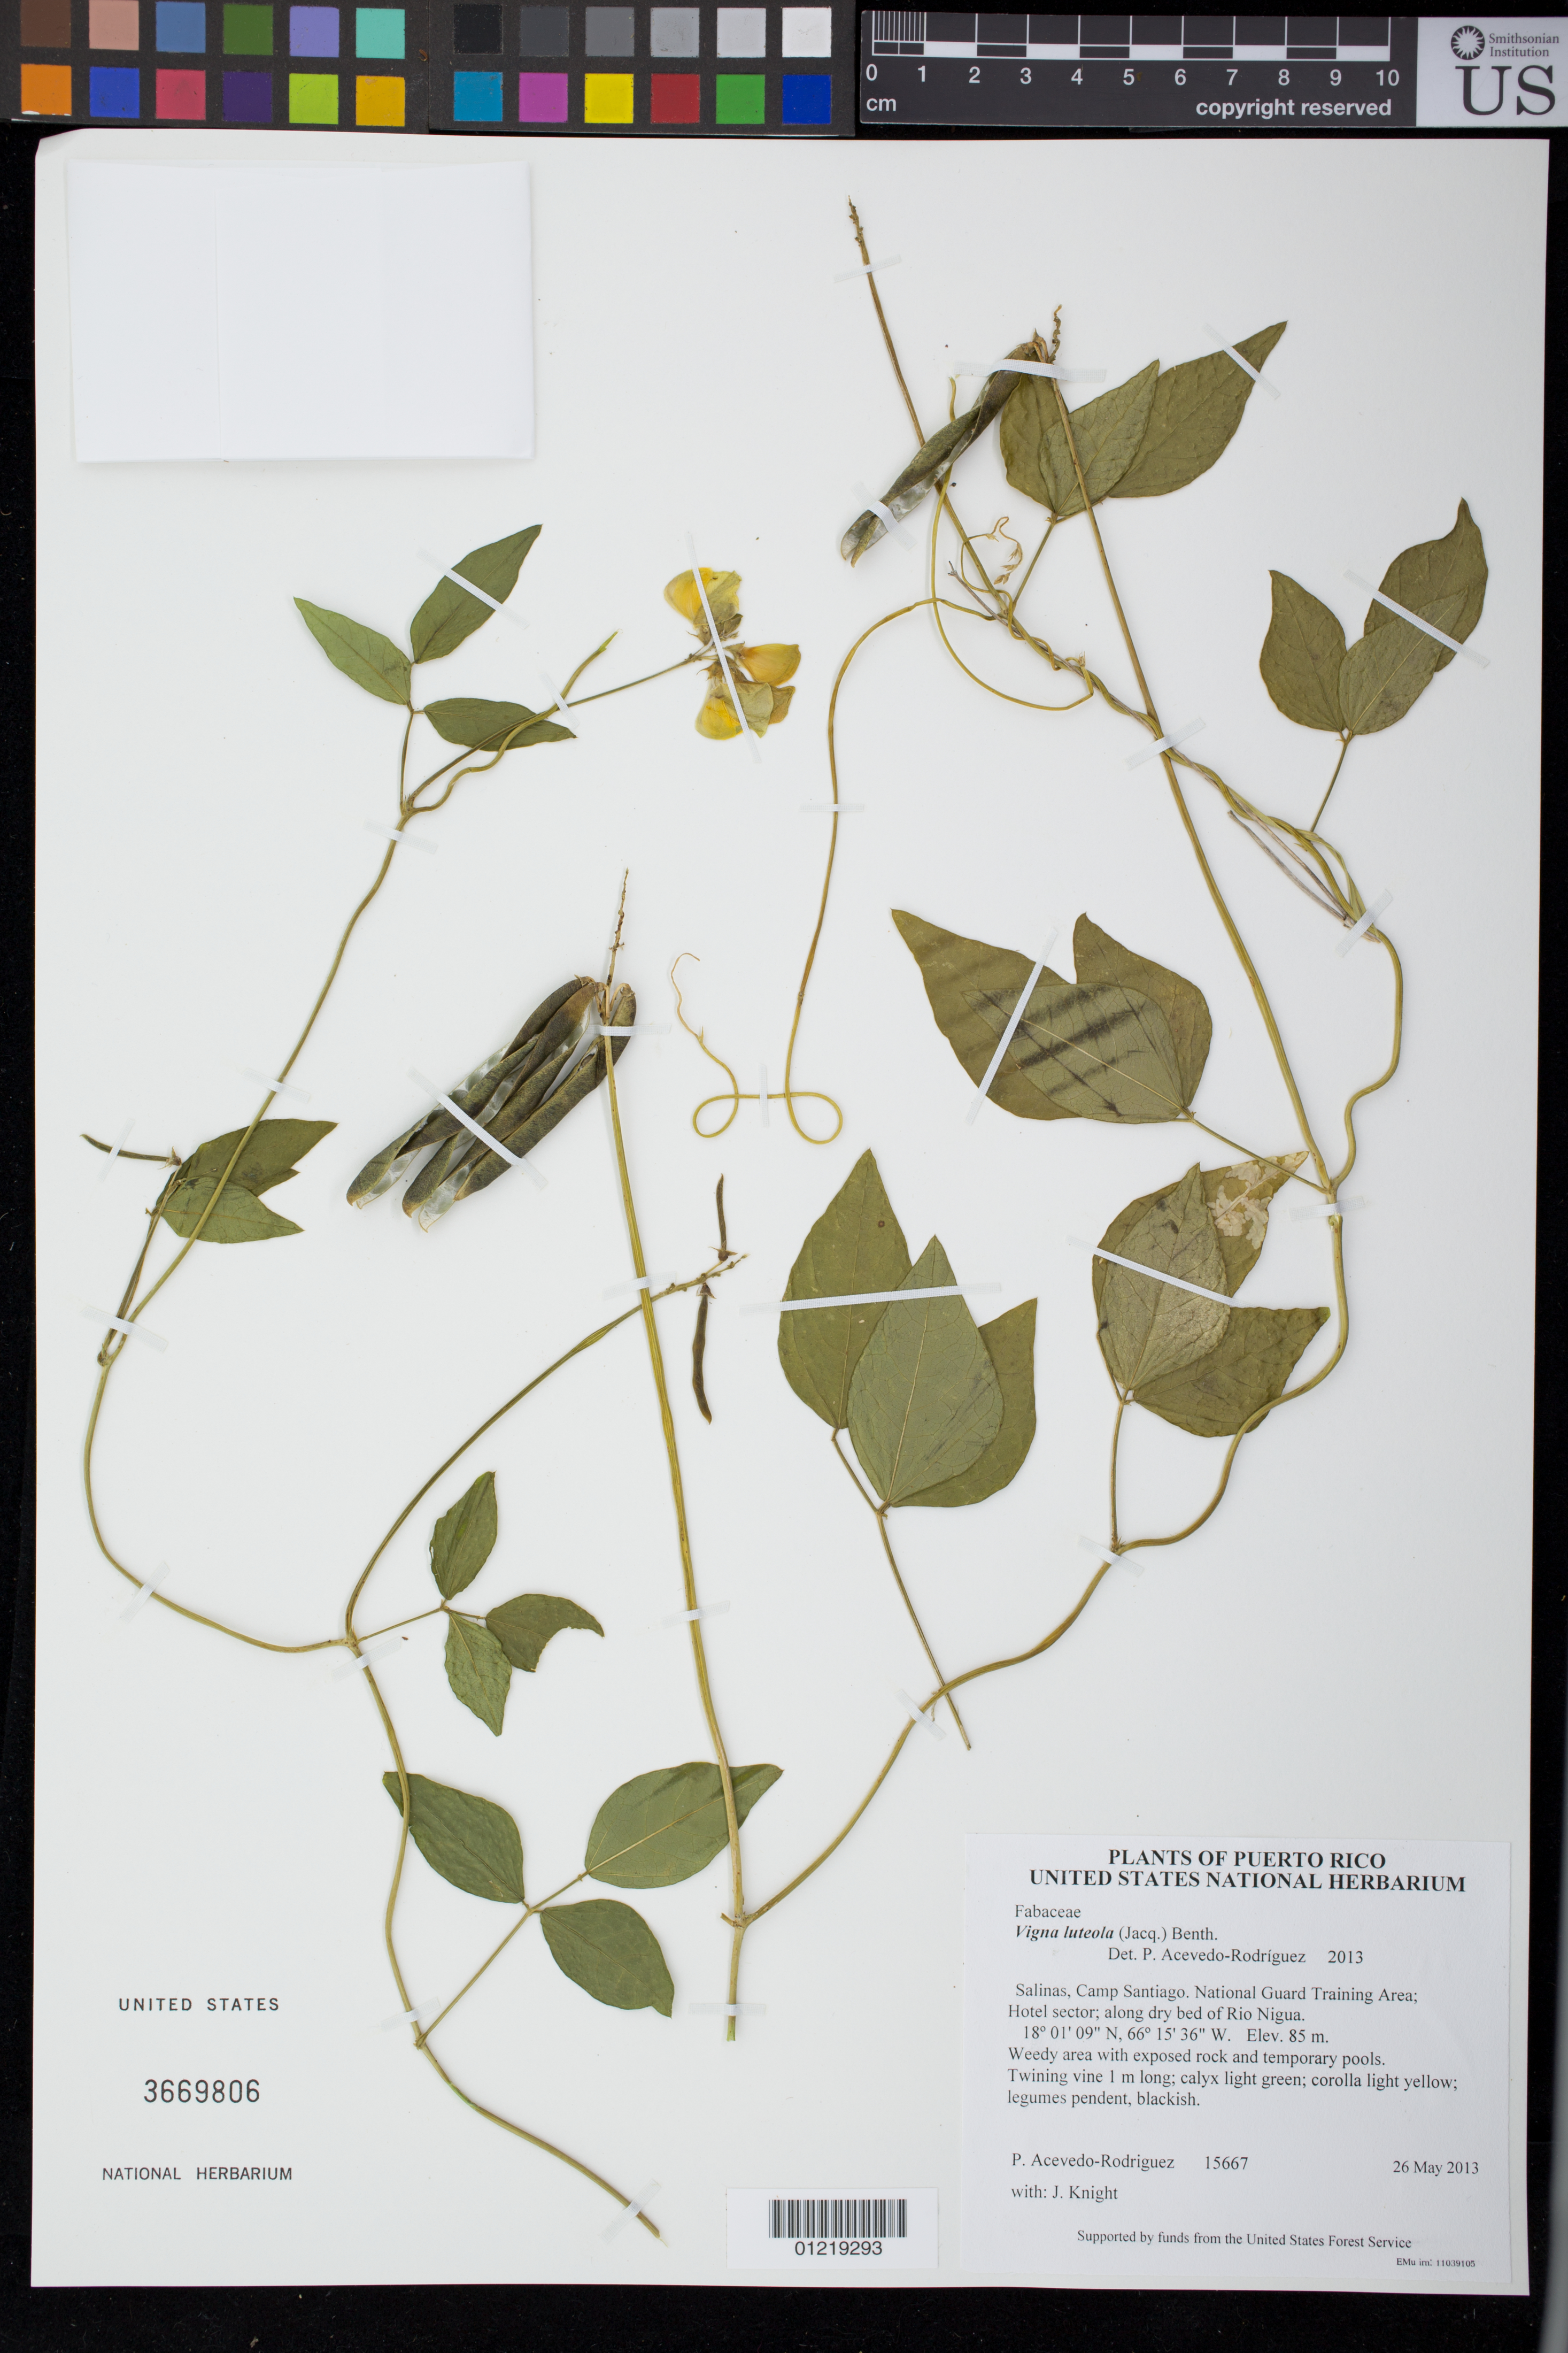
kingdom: Plantae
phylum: Tracheophyta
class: Magnoliopsida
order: Fabales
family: Fabaceae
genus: Vigna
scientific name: Vigna luteola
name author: (Jacq.) Benth.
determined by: Acevedo-Rodríguez, P., (BOT), Smithsonian Institution - National Museum of Natural History (UNITED STATES)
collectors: P. Acevedo-Rodr. & J. Knight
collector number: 15667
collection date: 2013-05-26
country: Puerto Rico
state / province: Salinas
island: Puerto Rico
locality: Camp Santiago. National Guard Training Area; Hotel sector; along dry bed of Rio Nigua.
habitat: Weedy area with exposed rock and temporary pools.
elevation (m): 85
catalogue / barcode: US 3669806